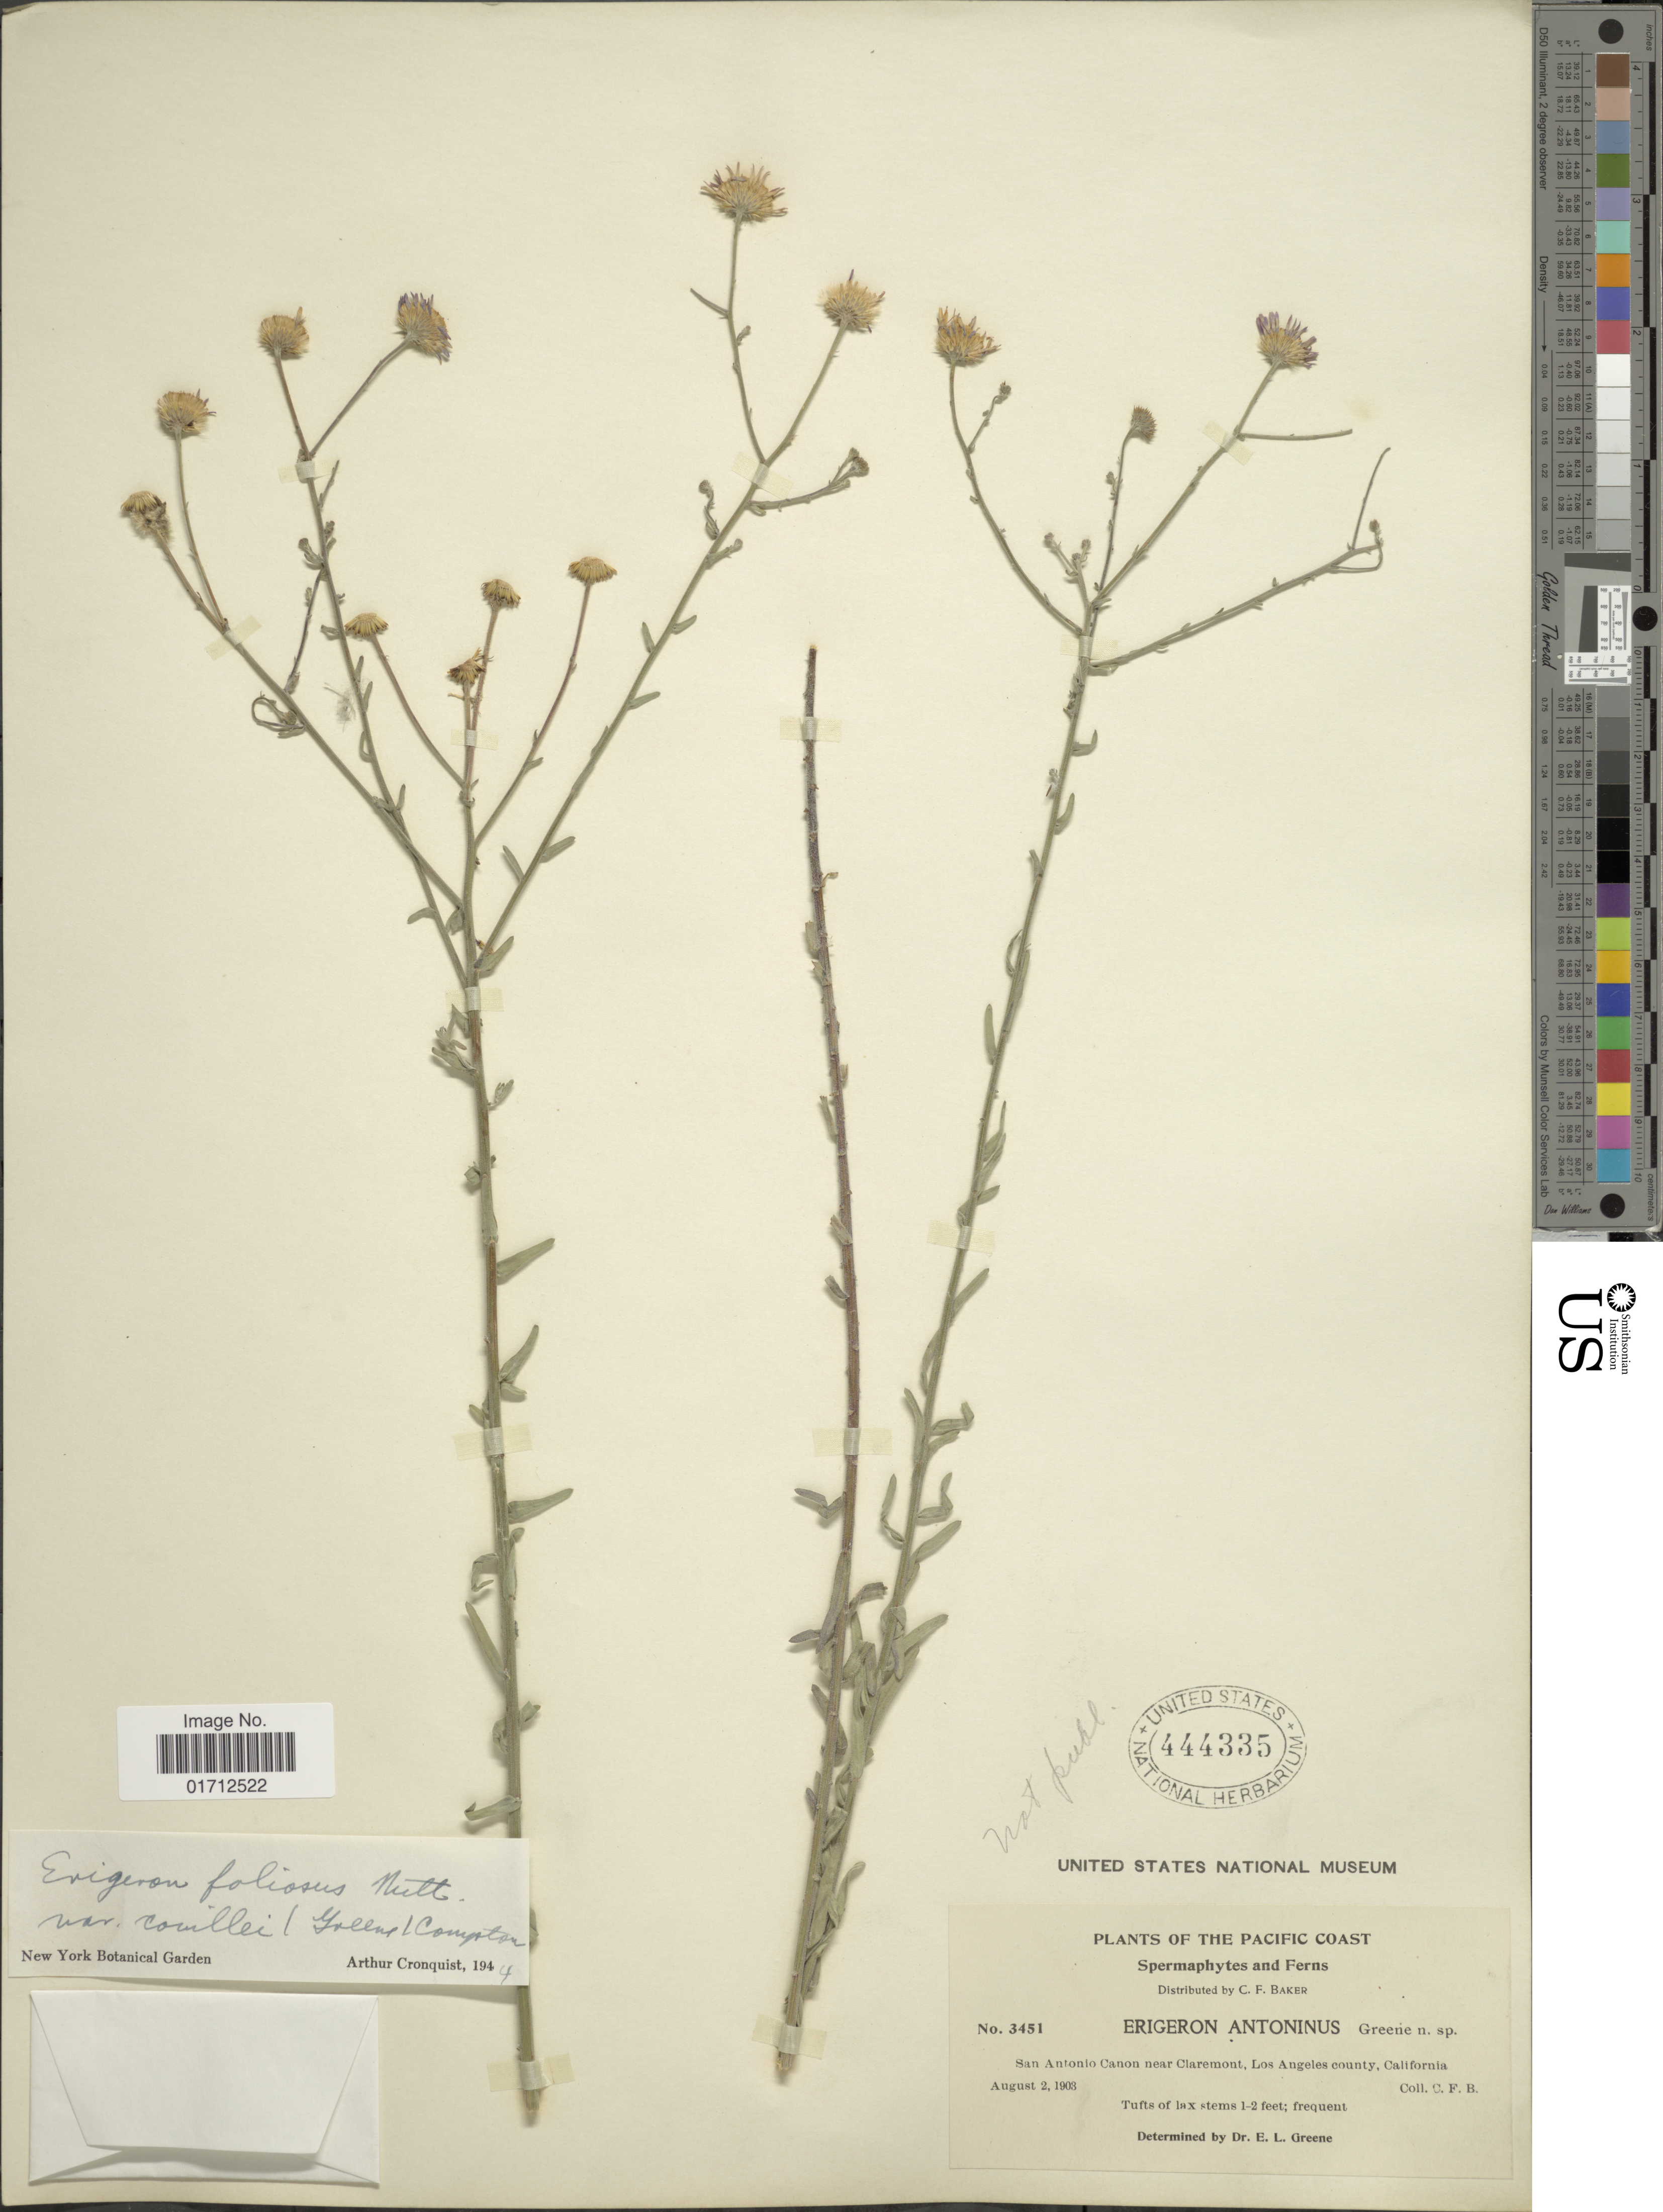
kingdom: Plantae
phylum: Tracheophyta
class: Magnoliopsida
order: Asterales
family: Asteraceae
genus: Erigeron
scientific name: Erigeron foliosus var. covillei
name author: Nutt.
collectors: C. F. Baker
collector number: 3451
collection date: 1903-08-02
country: United States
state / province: California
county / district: Los Angeles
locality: The Pacific Coast, San Antonio Canon near Claremont, Los Angeles county.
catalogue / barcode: US 444335